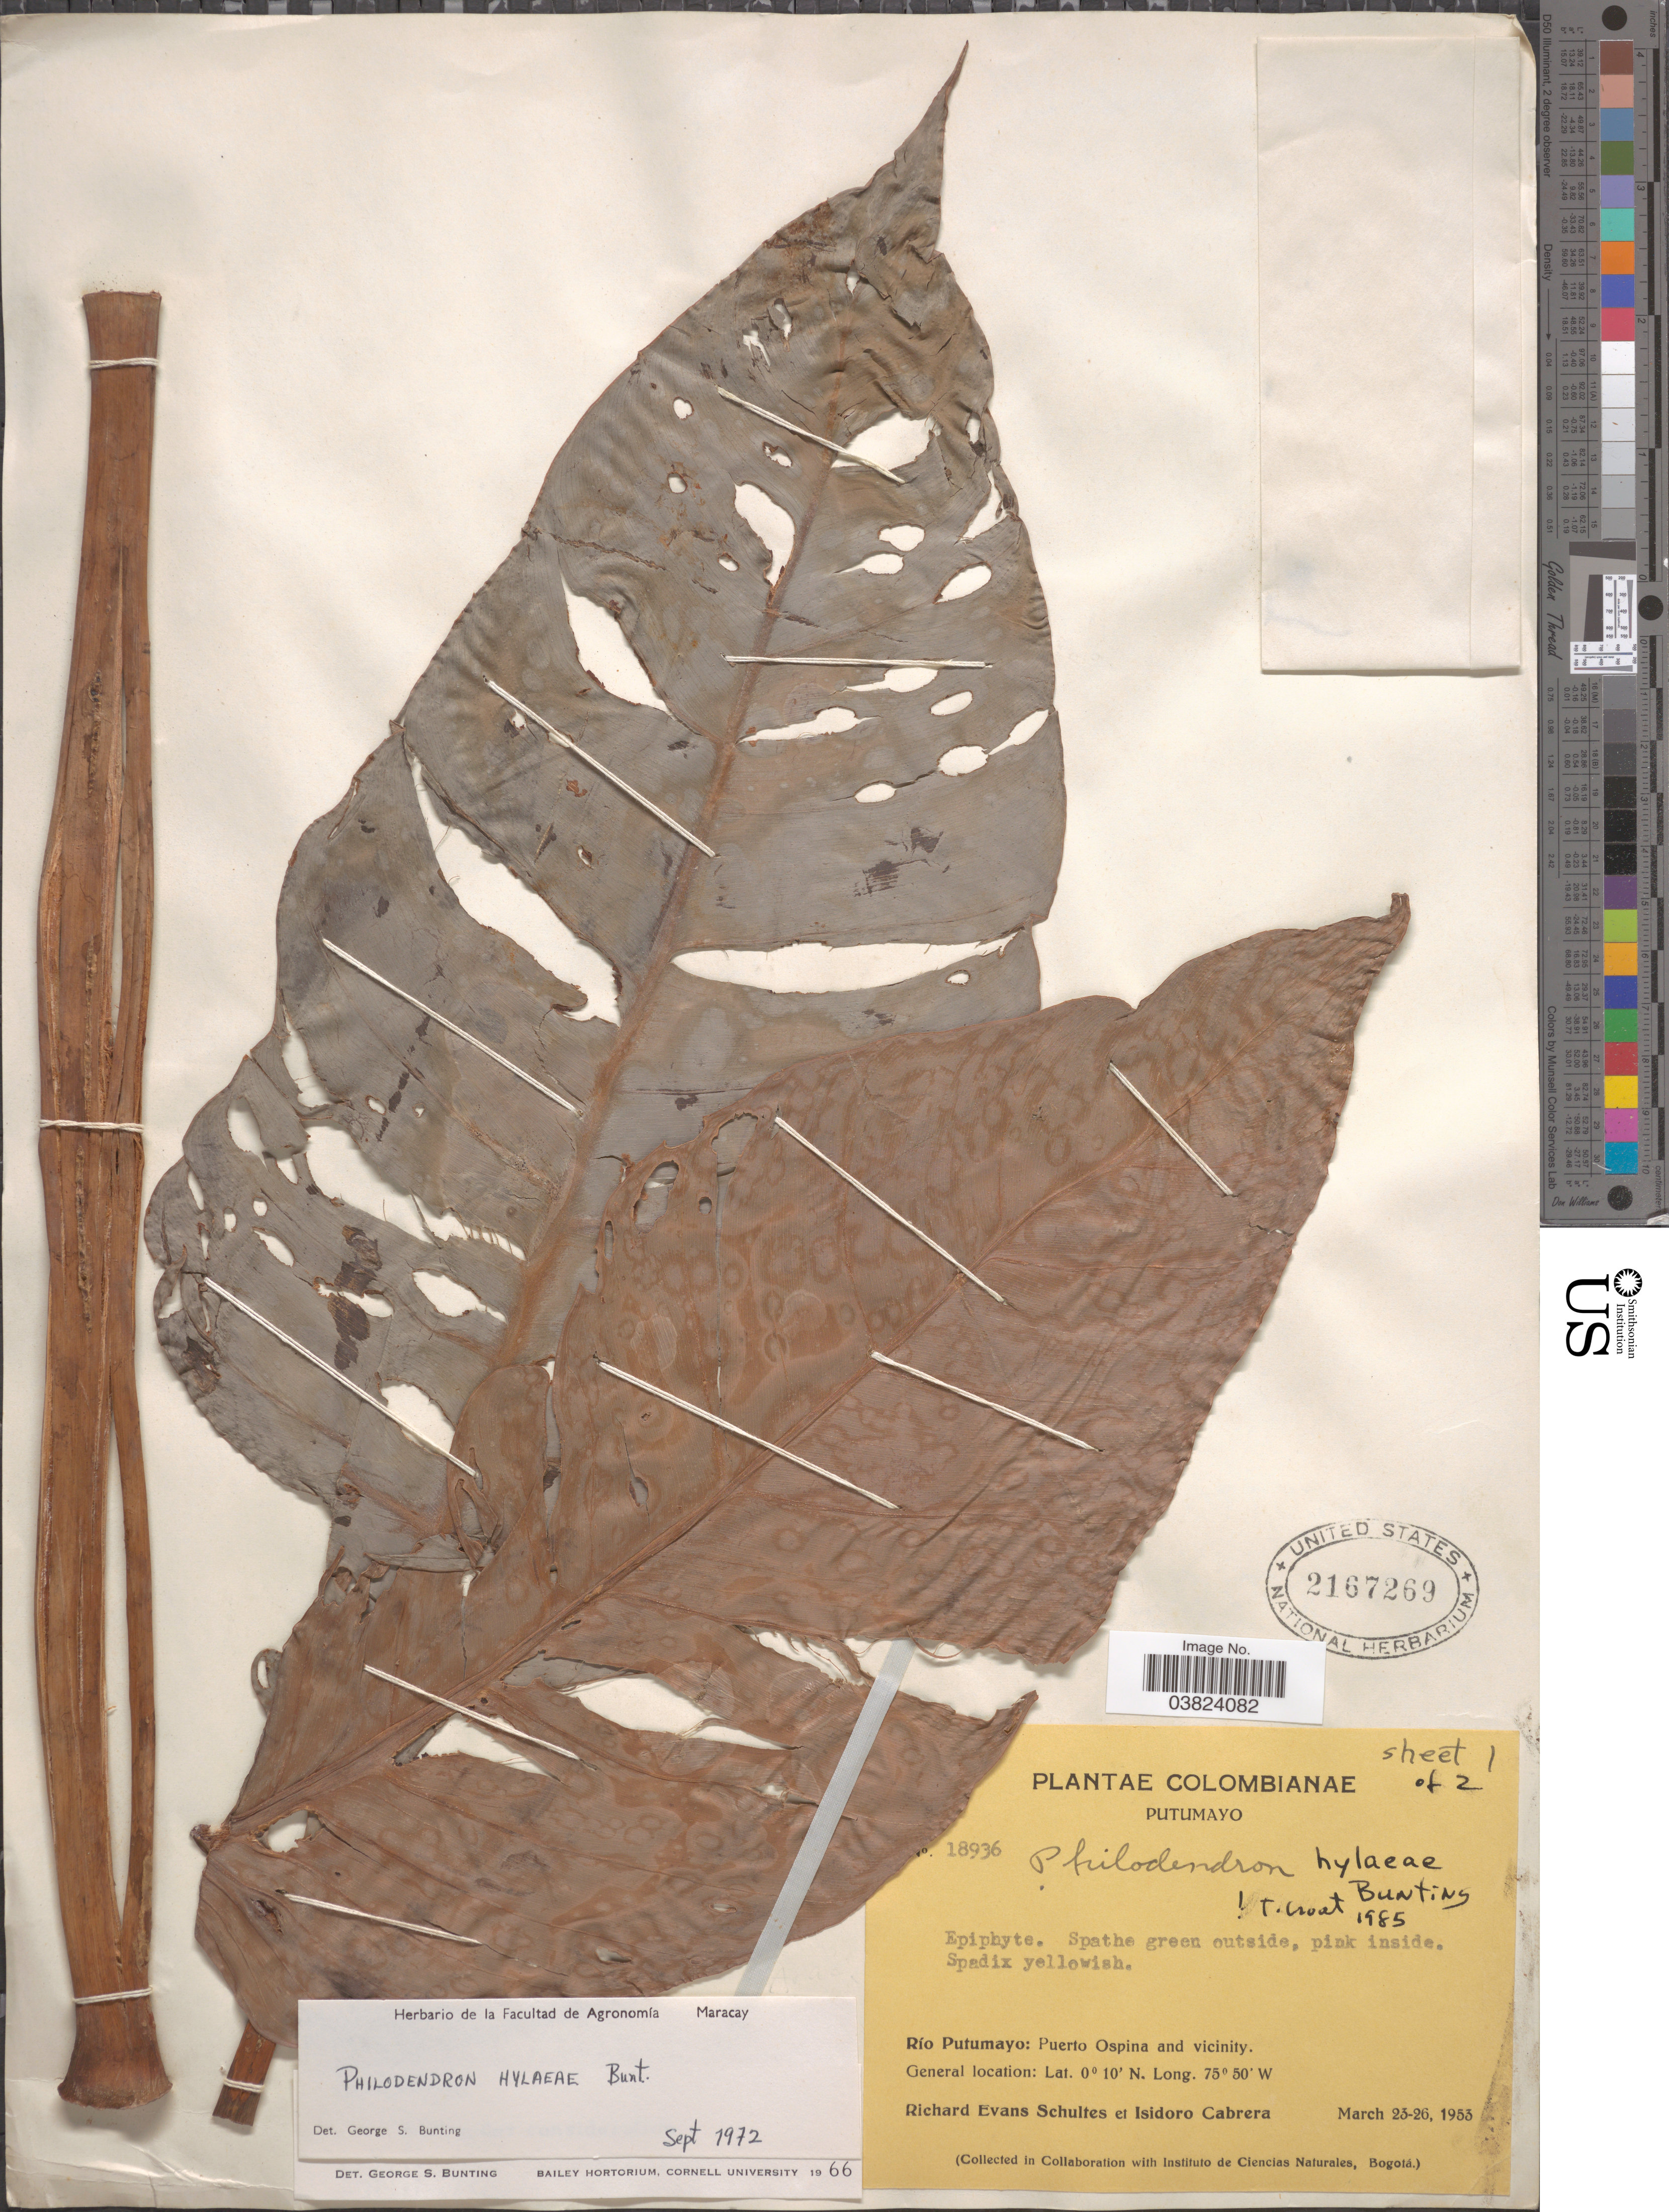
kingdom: Plantae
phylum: Tracheophyta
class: Liliopsida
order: Alismatales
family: Araceae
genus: Philodendron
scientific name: Philodendron hylaeae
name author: G.S. Bunting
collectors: R. E. Schultes & I. Cabrera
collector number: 18936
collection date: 1953-03-23/1953-03-26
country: Colombia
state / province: Putumayo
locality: Río Putumayo: Puerto Ospina and vicinity.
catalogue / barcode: US 2167269